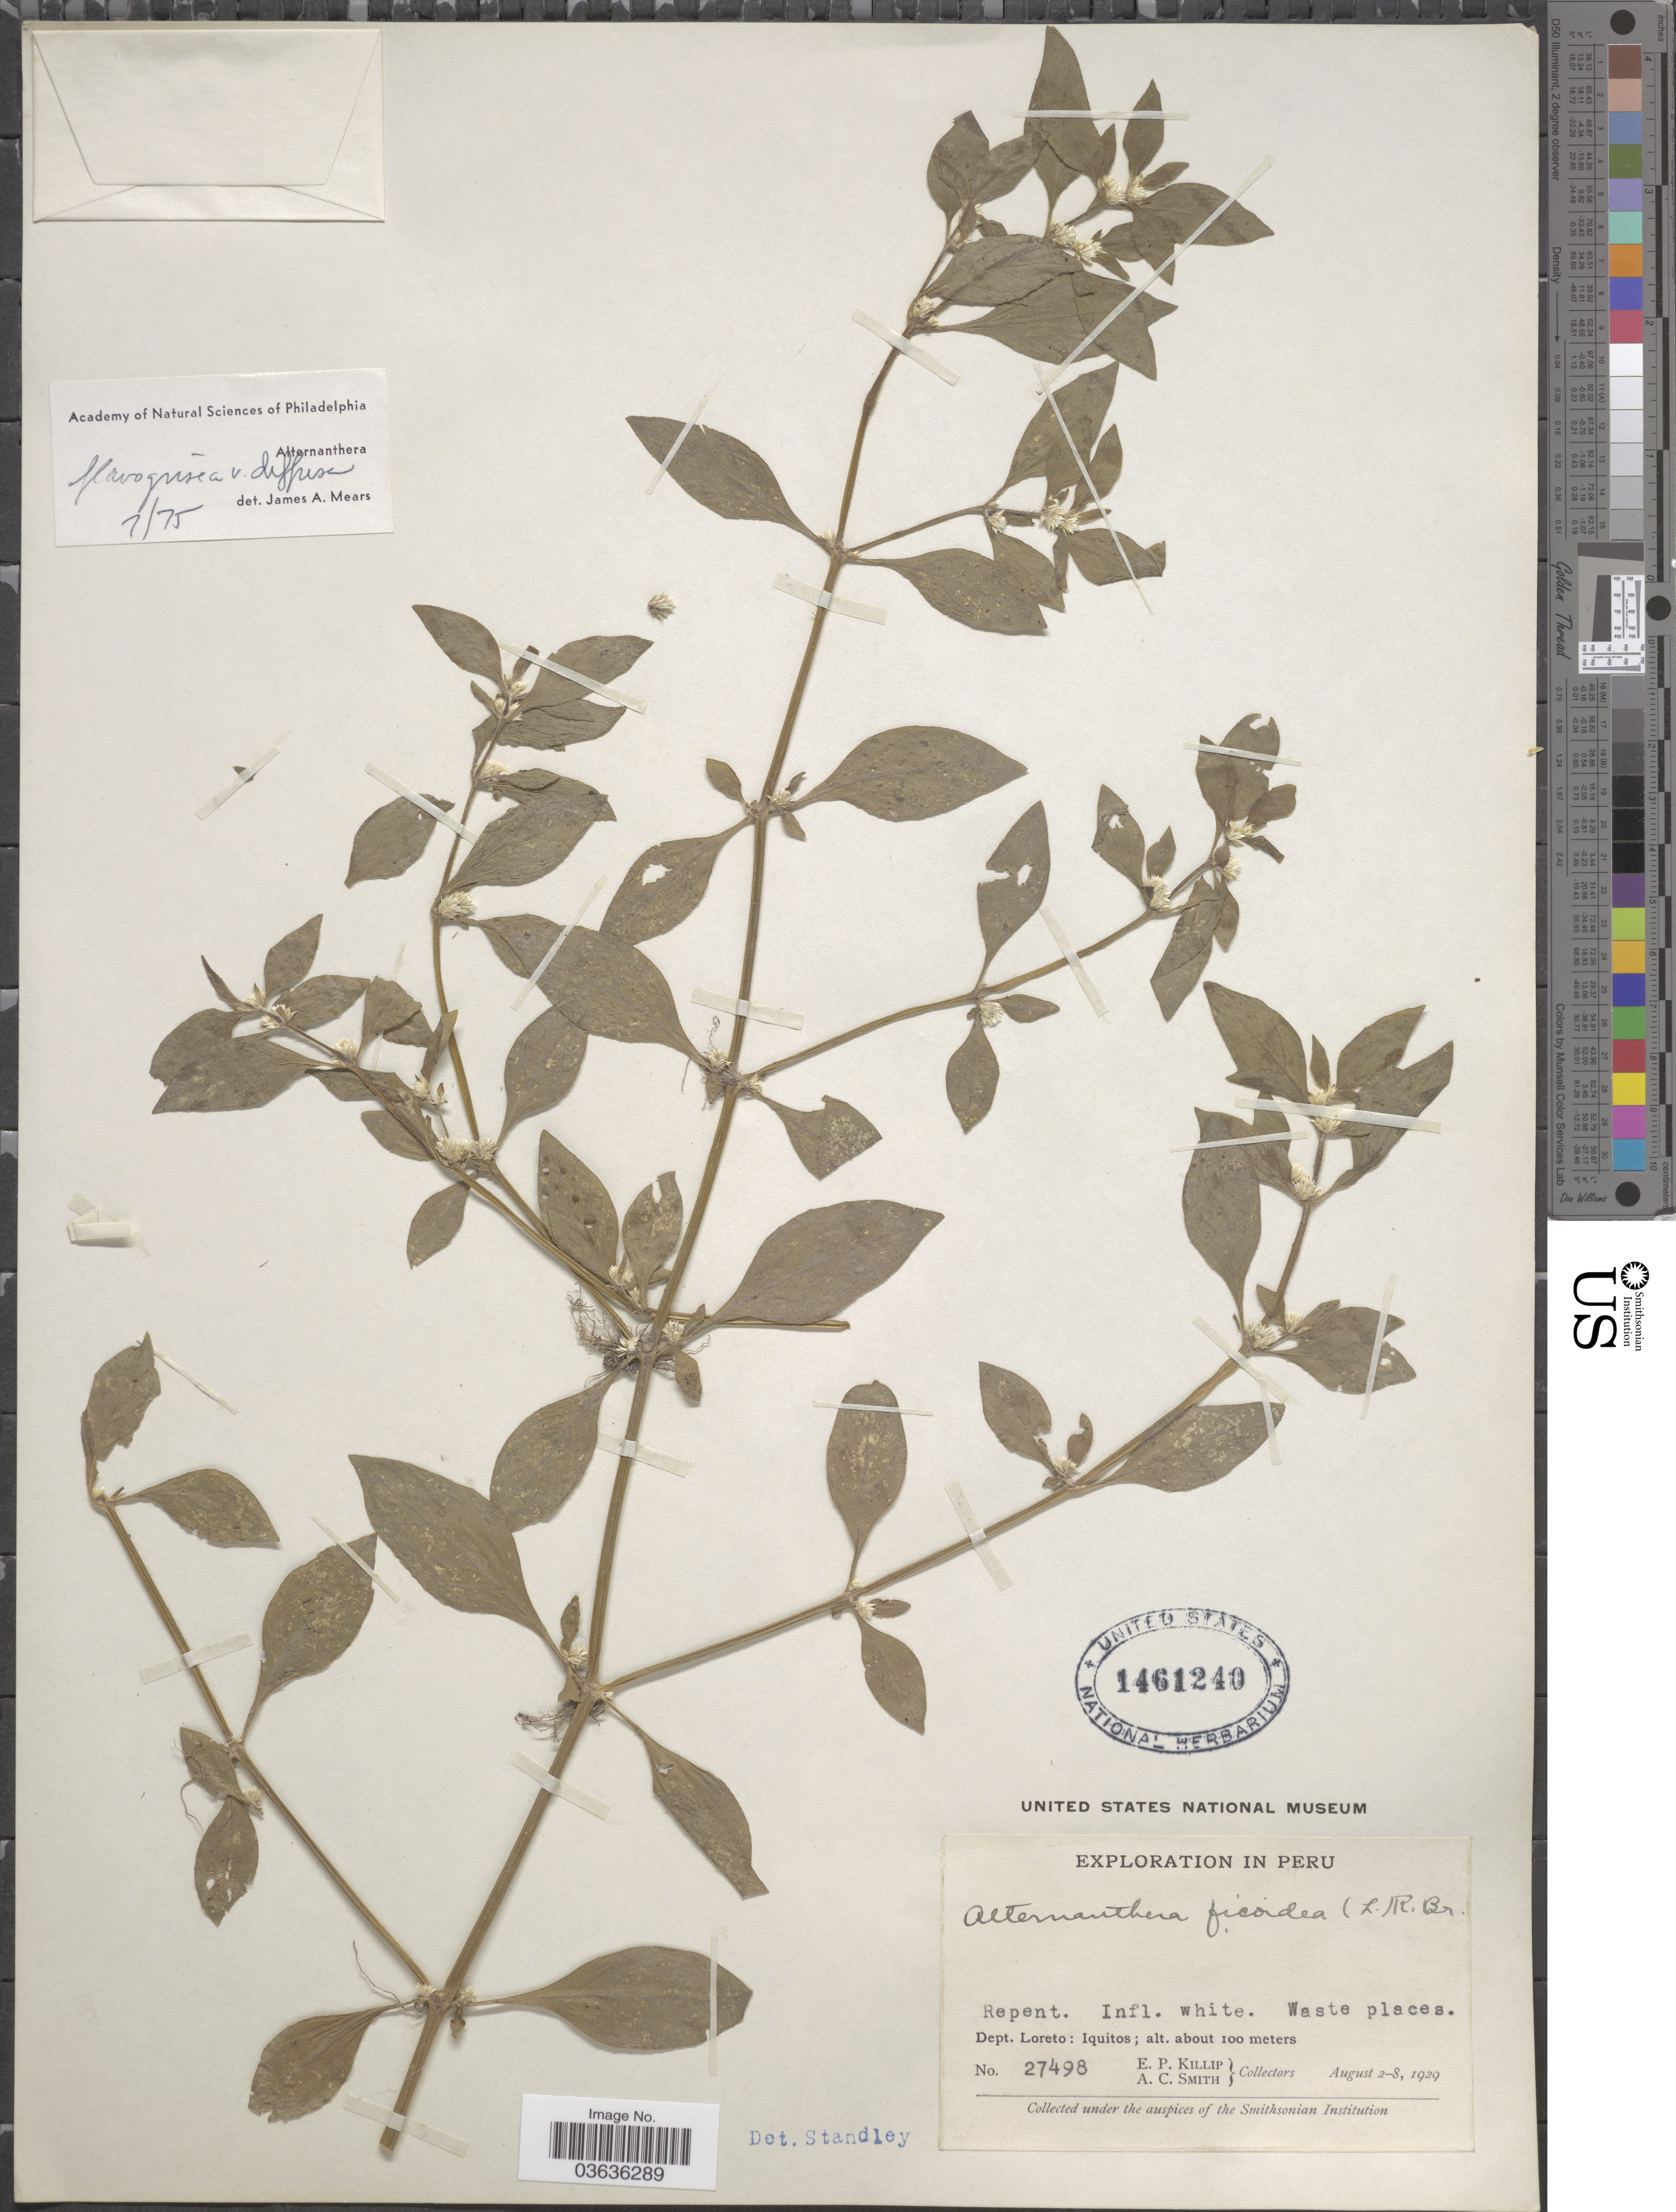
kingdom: Plantae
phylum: Tracheophyta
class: Magnoliopsida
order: Caryophyllales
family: Amaranthaceae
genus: Alternanthera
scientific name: Alternanthera flavogrisea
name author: Urb.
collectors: E. P. Killip & A. C. Smith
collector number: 27498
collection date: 1929-08-02/1929-08-08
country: Peru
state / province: Loreto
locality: Dept. Loreto: Iquitos.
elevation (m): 100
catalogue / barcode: US 1461240